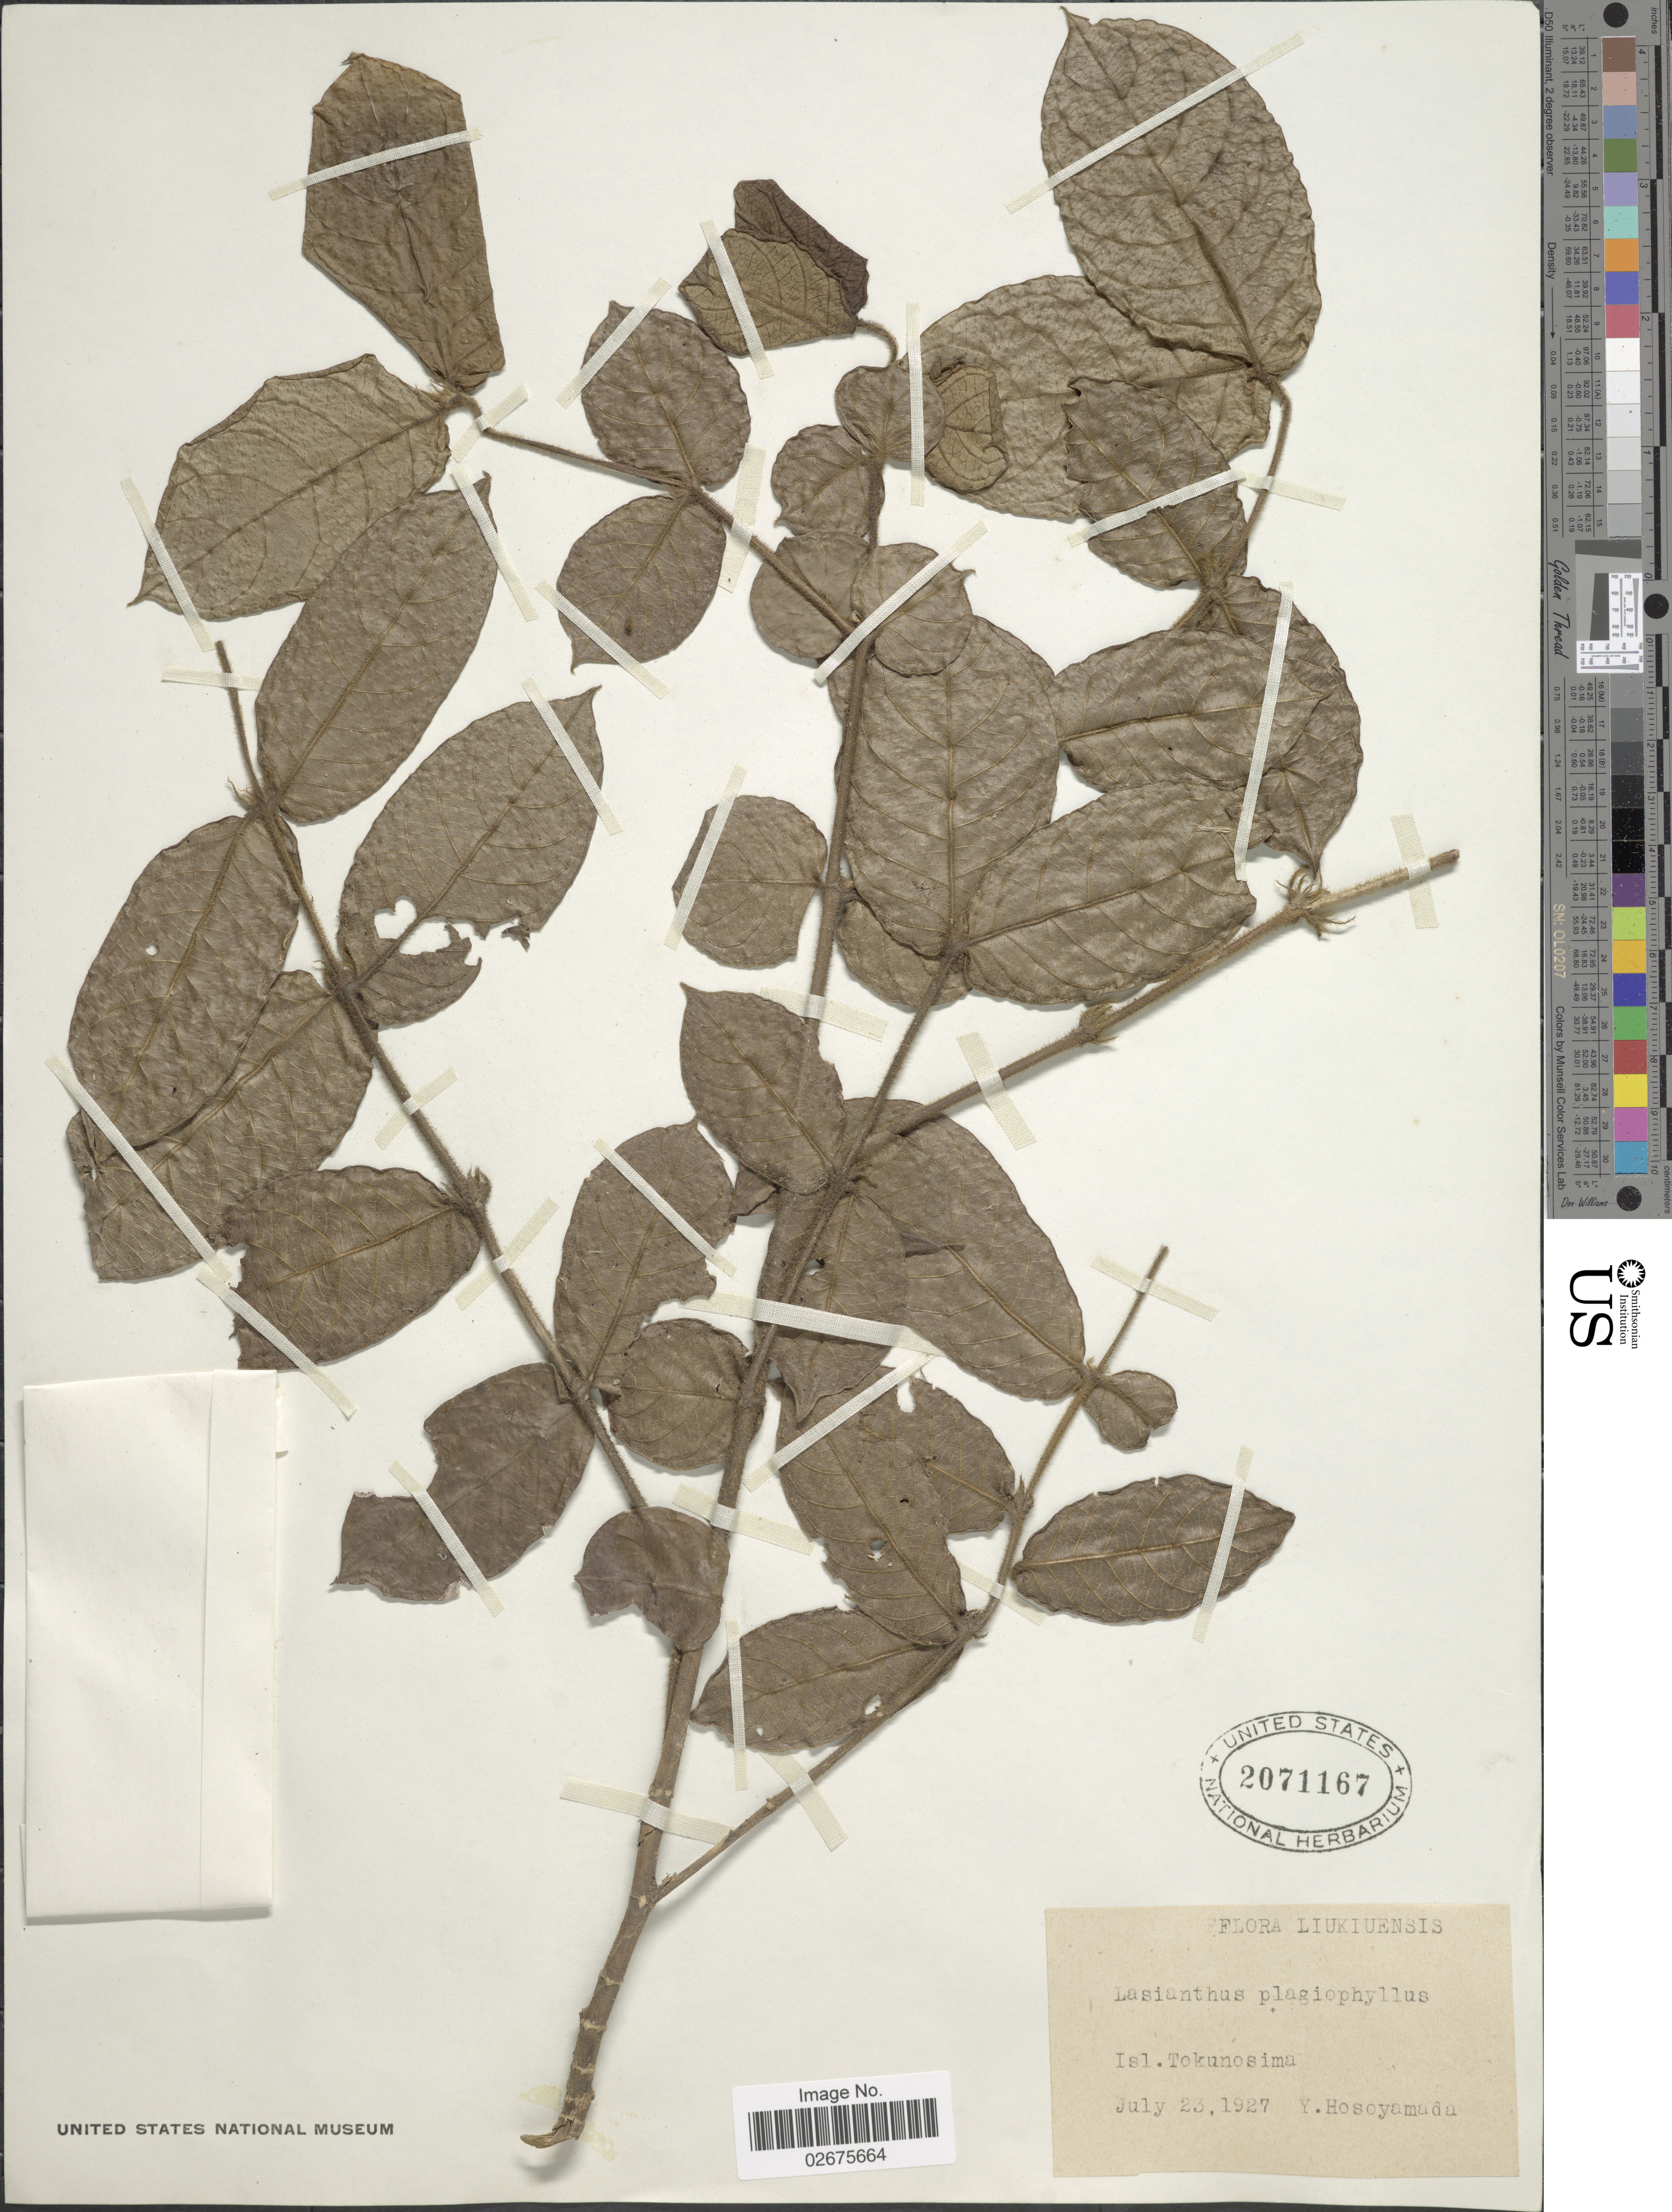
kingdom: Plantae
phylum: Tracheophyta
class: Magnoliopsida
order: Gentianales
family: Rubiaceae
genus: Lasianthus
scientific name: Lasianthus attenuatus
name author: Jack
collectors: Y. Hosoyamada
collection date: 1927-07-23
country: Japan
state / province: Okinawa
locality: Liukiuensis, Isl. Tokunosimu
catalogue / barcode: US 2071167